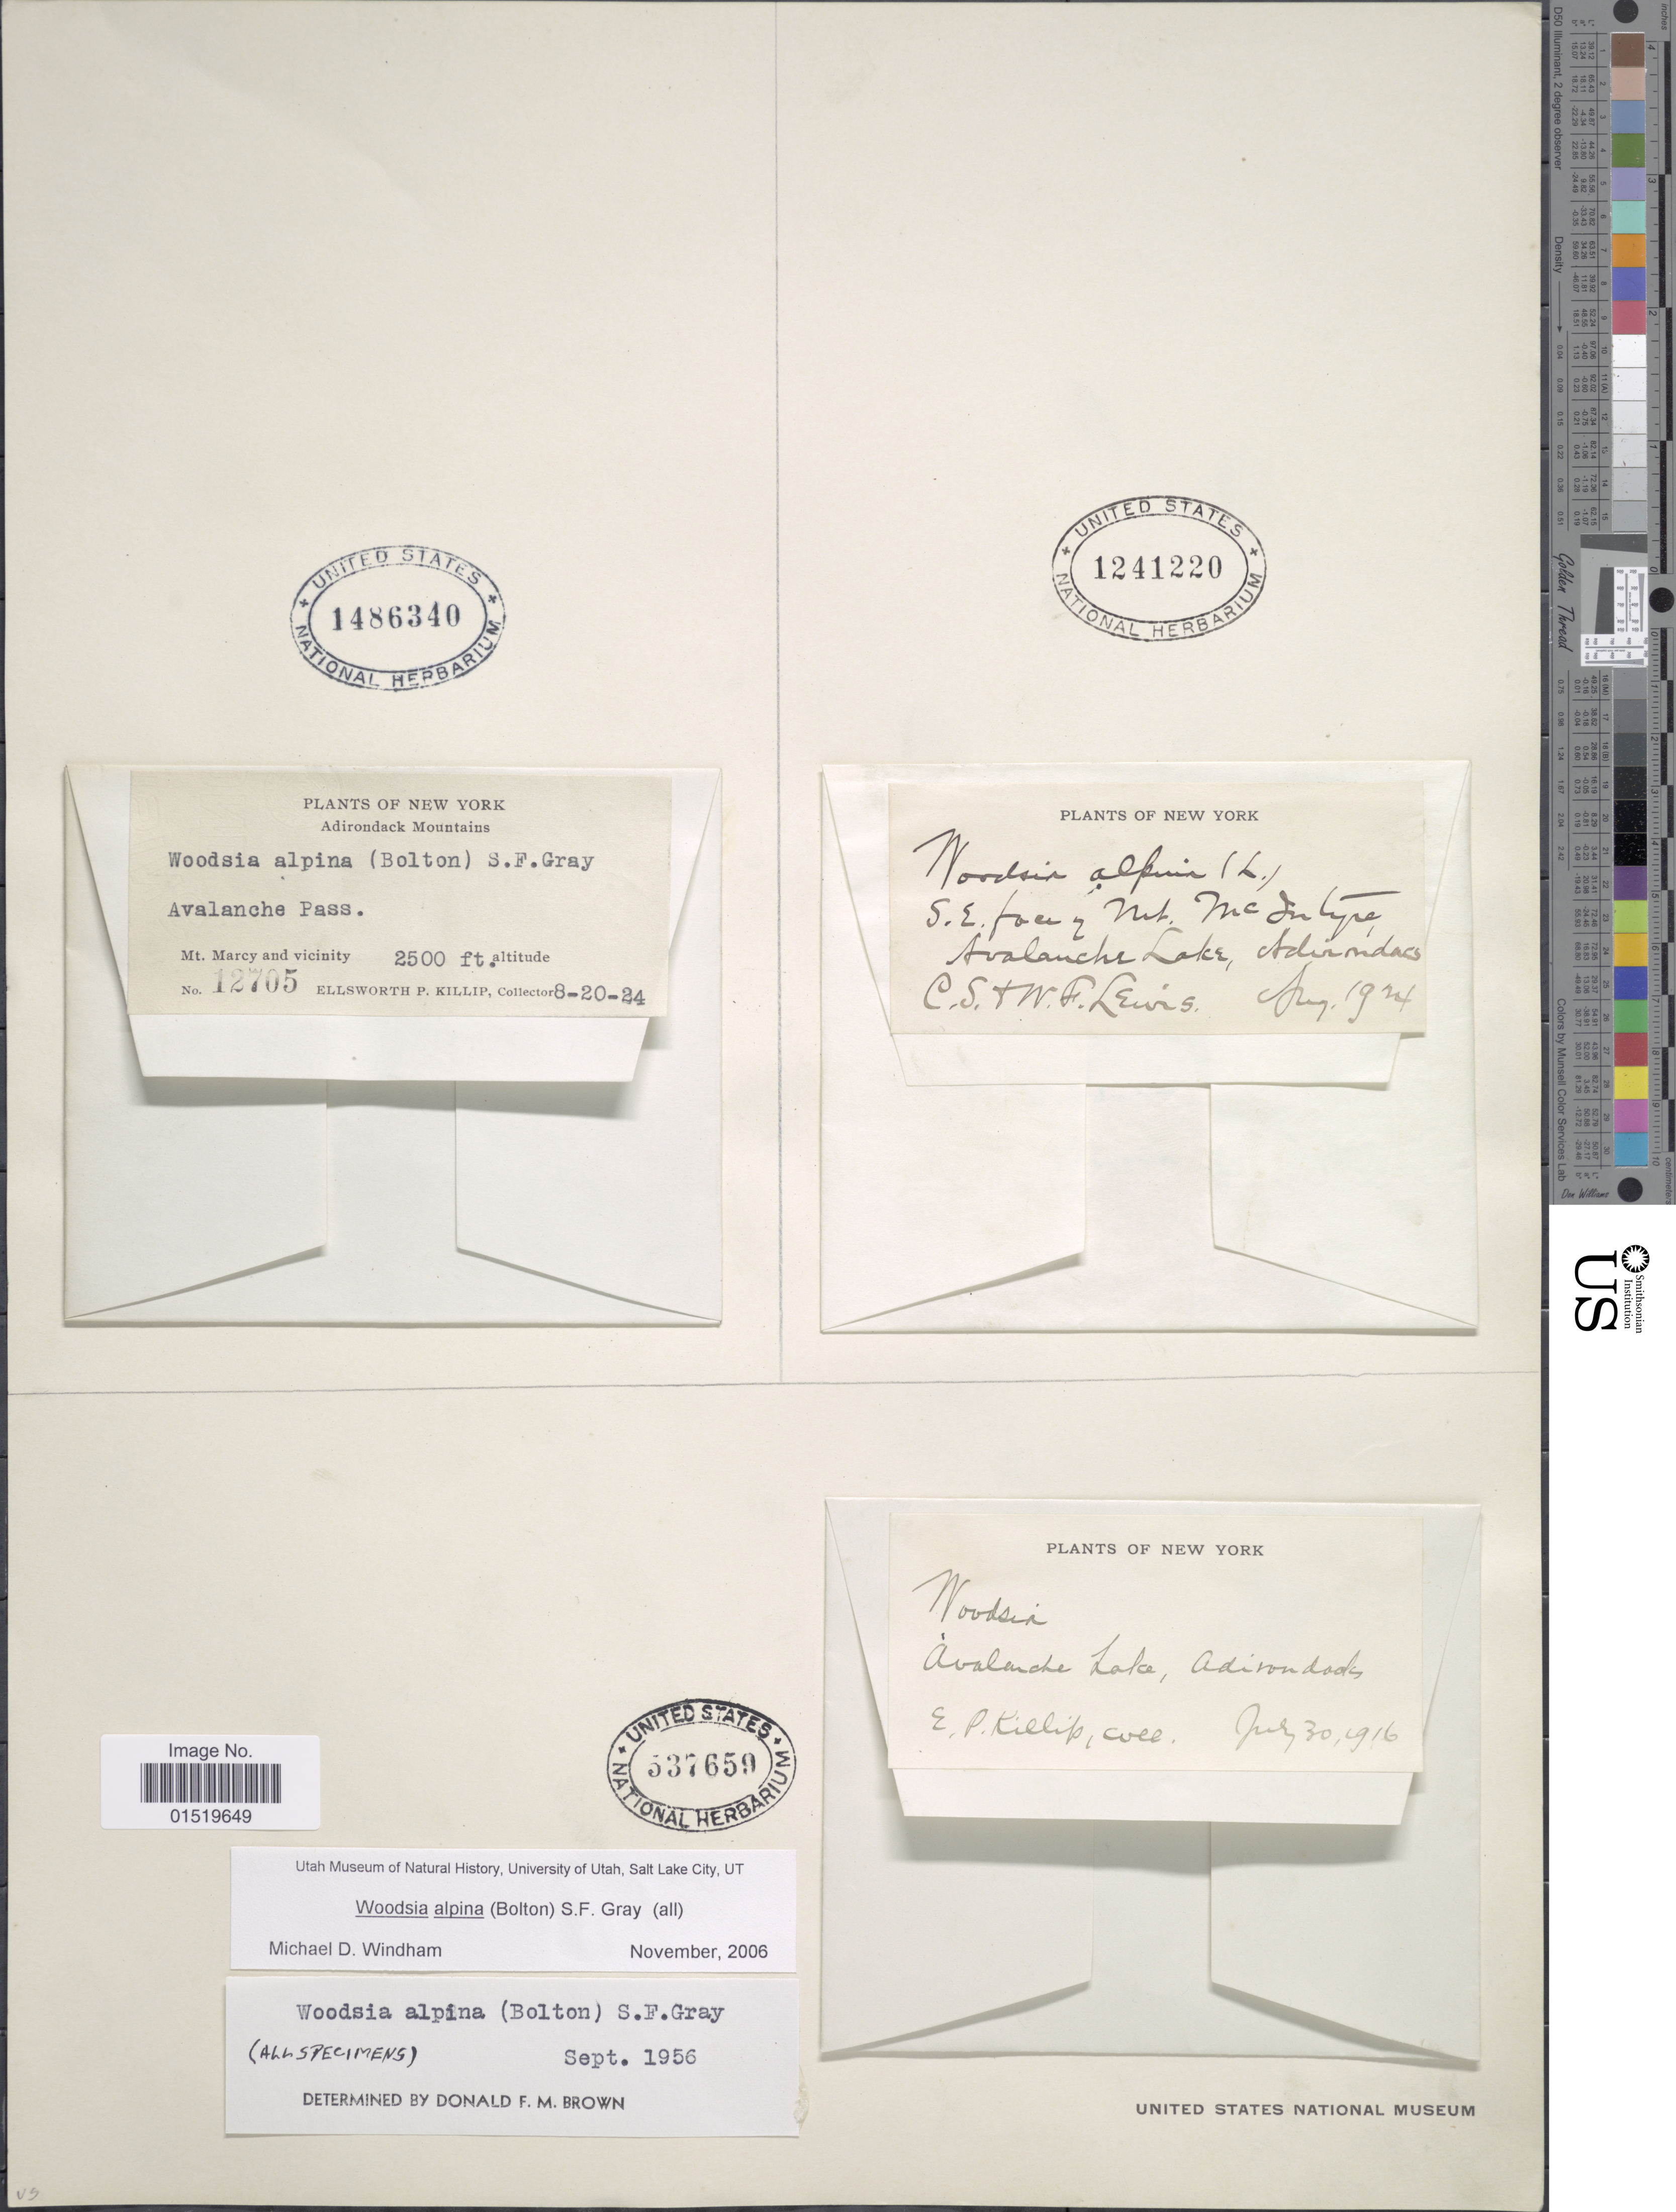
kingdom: Plantae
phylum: Tracheophyta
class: Polypodiopsida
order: Polypodiales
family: Woodsiaceae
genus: Woodsia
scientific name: Woodsia alpina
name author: (Bolton) S.F. Gray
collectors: E. P. Killip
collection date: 1916-07-30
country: United States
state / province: New York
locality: Avalanche Lake, Adirondacks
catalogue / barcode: US 537659